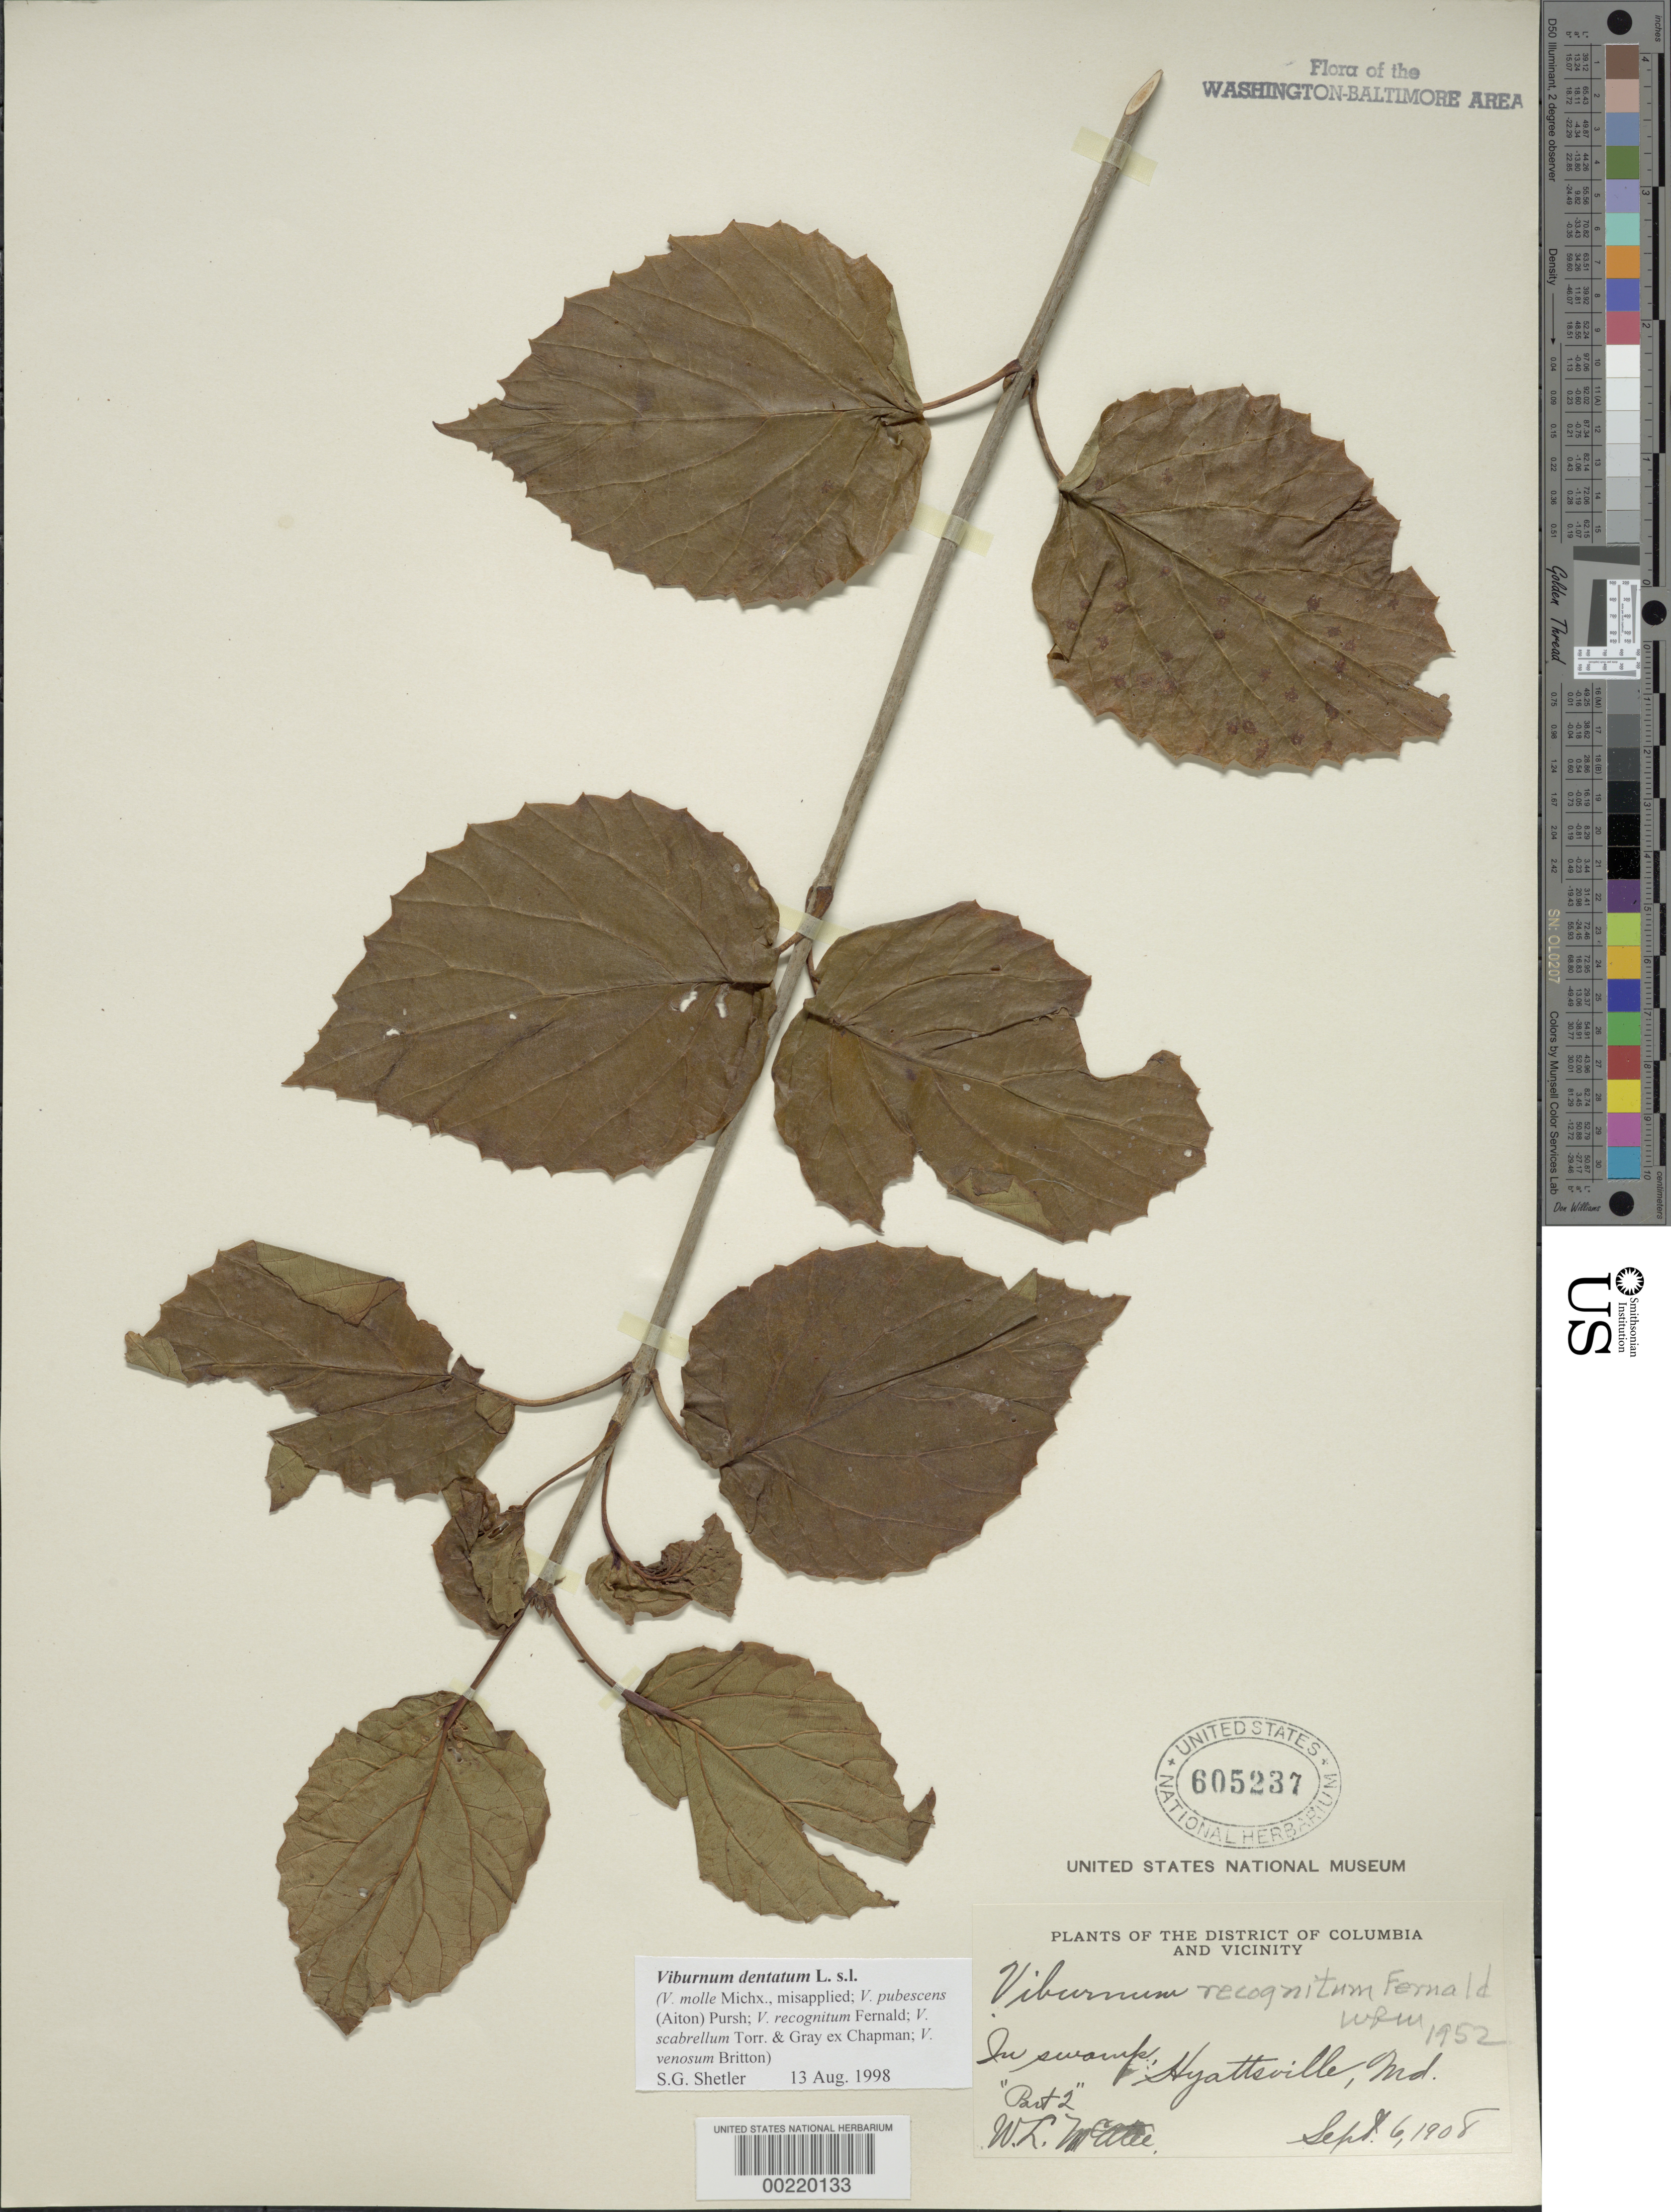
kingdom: Plantae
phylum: Tracheophyta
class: Magnoliopsida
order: Dipsacales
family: Viburnaceae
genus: Viburnum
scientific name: Viburnum dentatum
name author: L.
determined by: McAtee, W. L.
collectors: W. McAtee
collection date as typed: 06 Sep 1908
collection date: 1908-09-06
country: United States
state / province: Maryland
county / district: Prince George's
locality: Hyattsville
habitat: Swamp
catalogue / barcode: US 605237